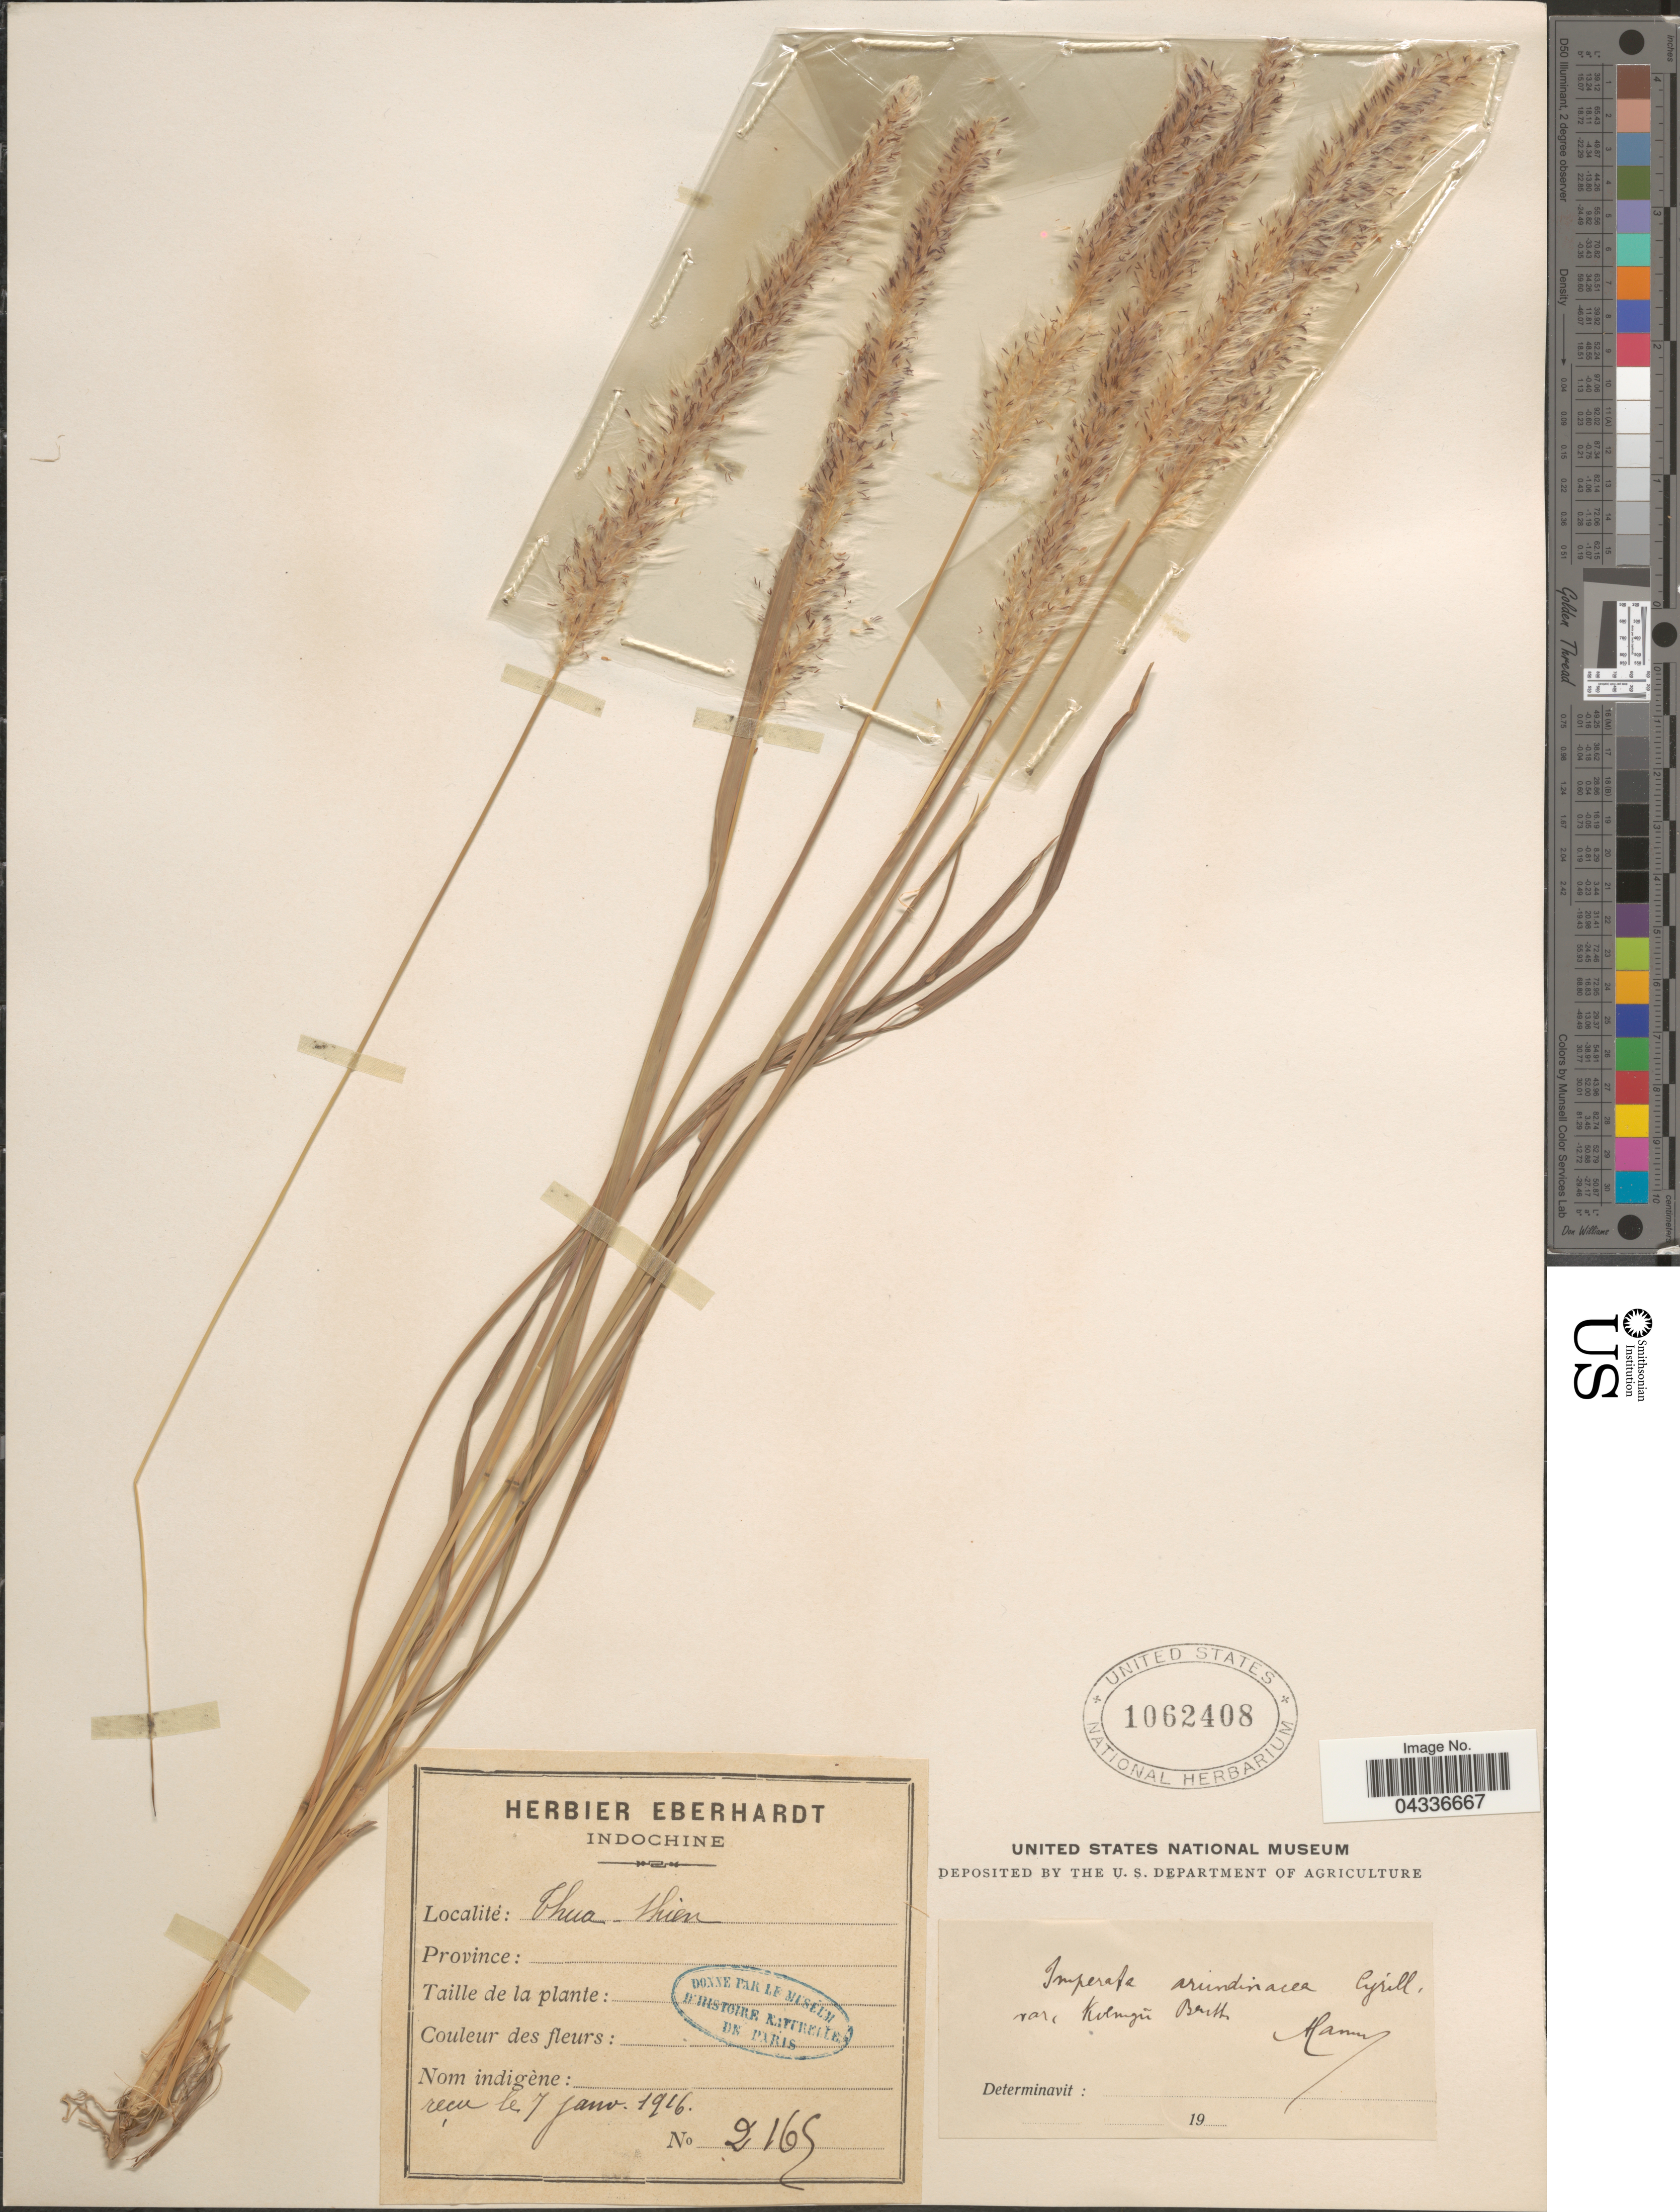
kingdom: Plantae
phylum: Tracheophyta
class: Liliopsida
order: Poales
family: Poaceae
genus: Imperata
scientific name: Imperata cylindrica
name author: (L.) P. Beauv.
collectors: ex herb. Eberhardt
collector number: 2165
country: Vietnam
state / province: Thua Thien-Hue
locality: Thue - thien.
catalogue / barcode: US 1062408